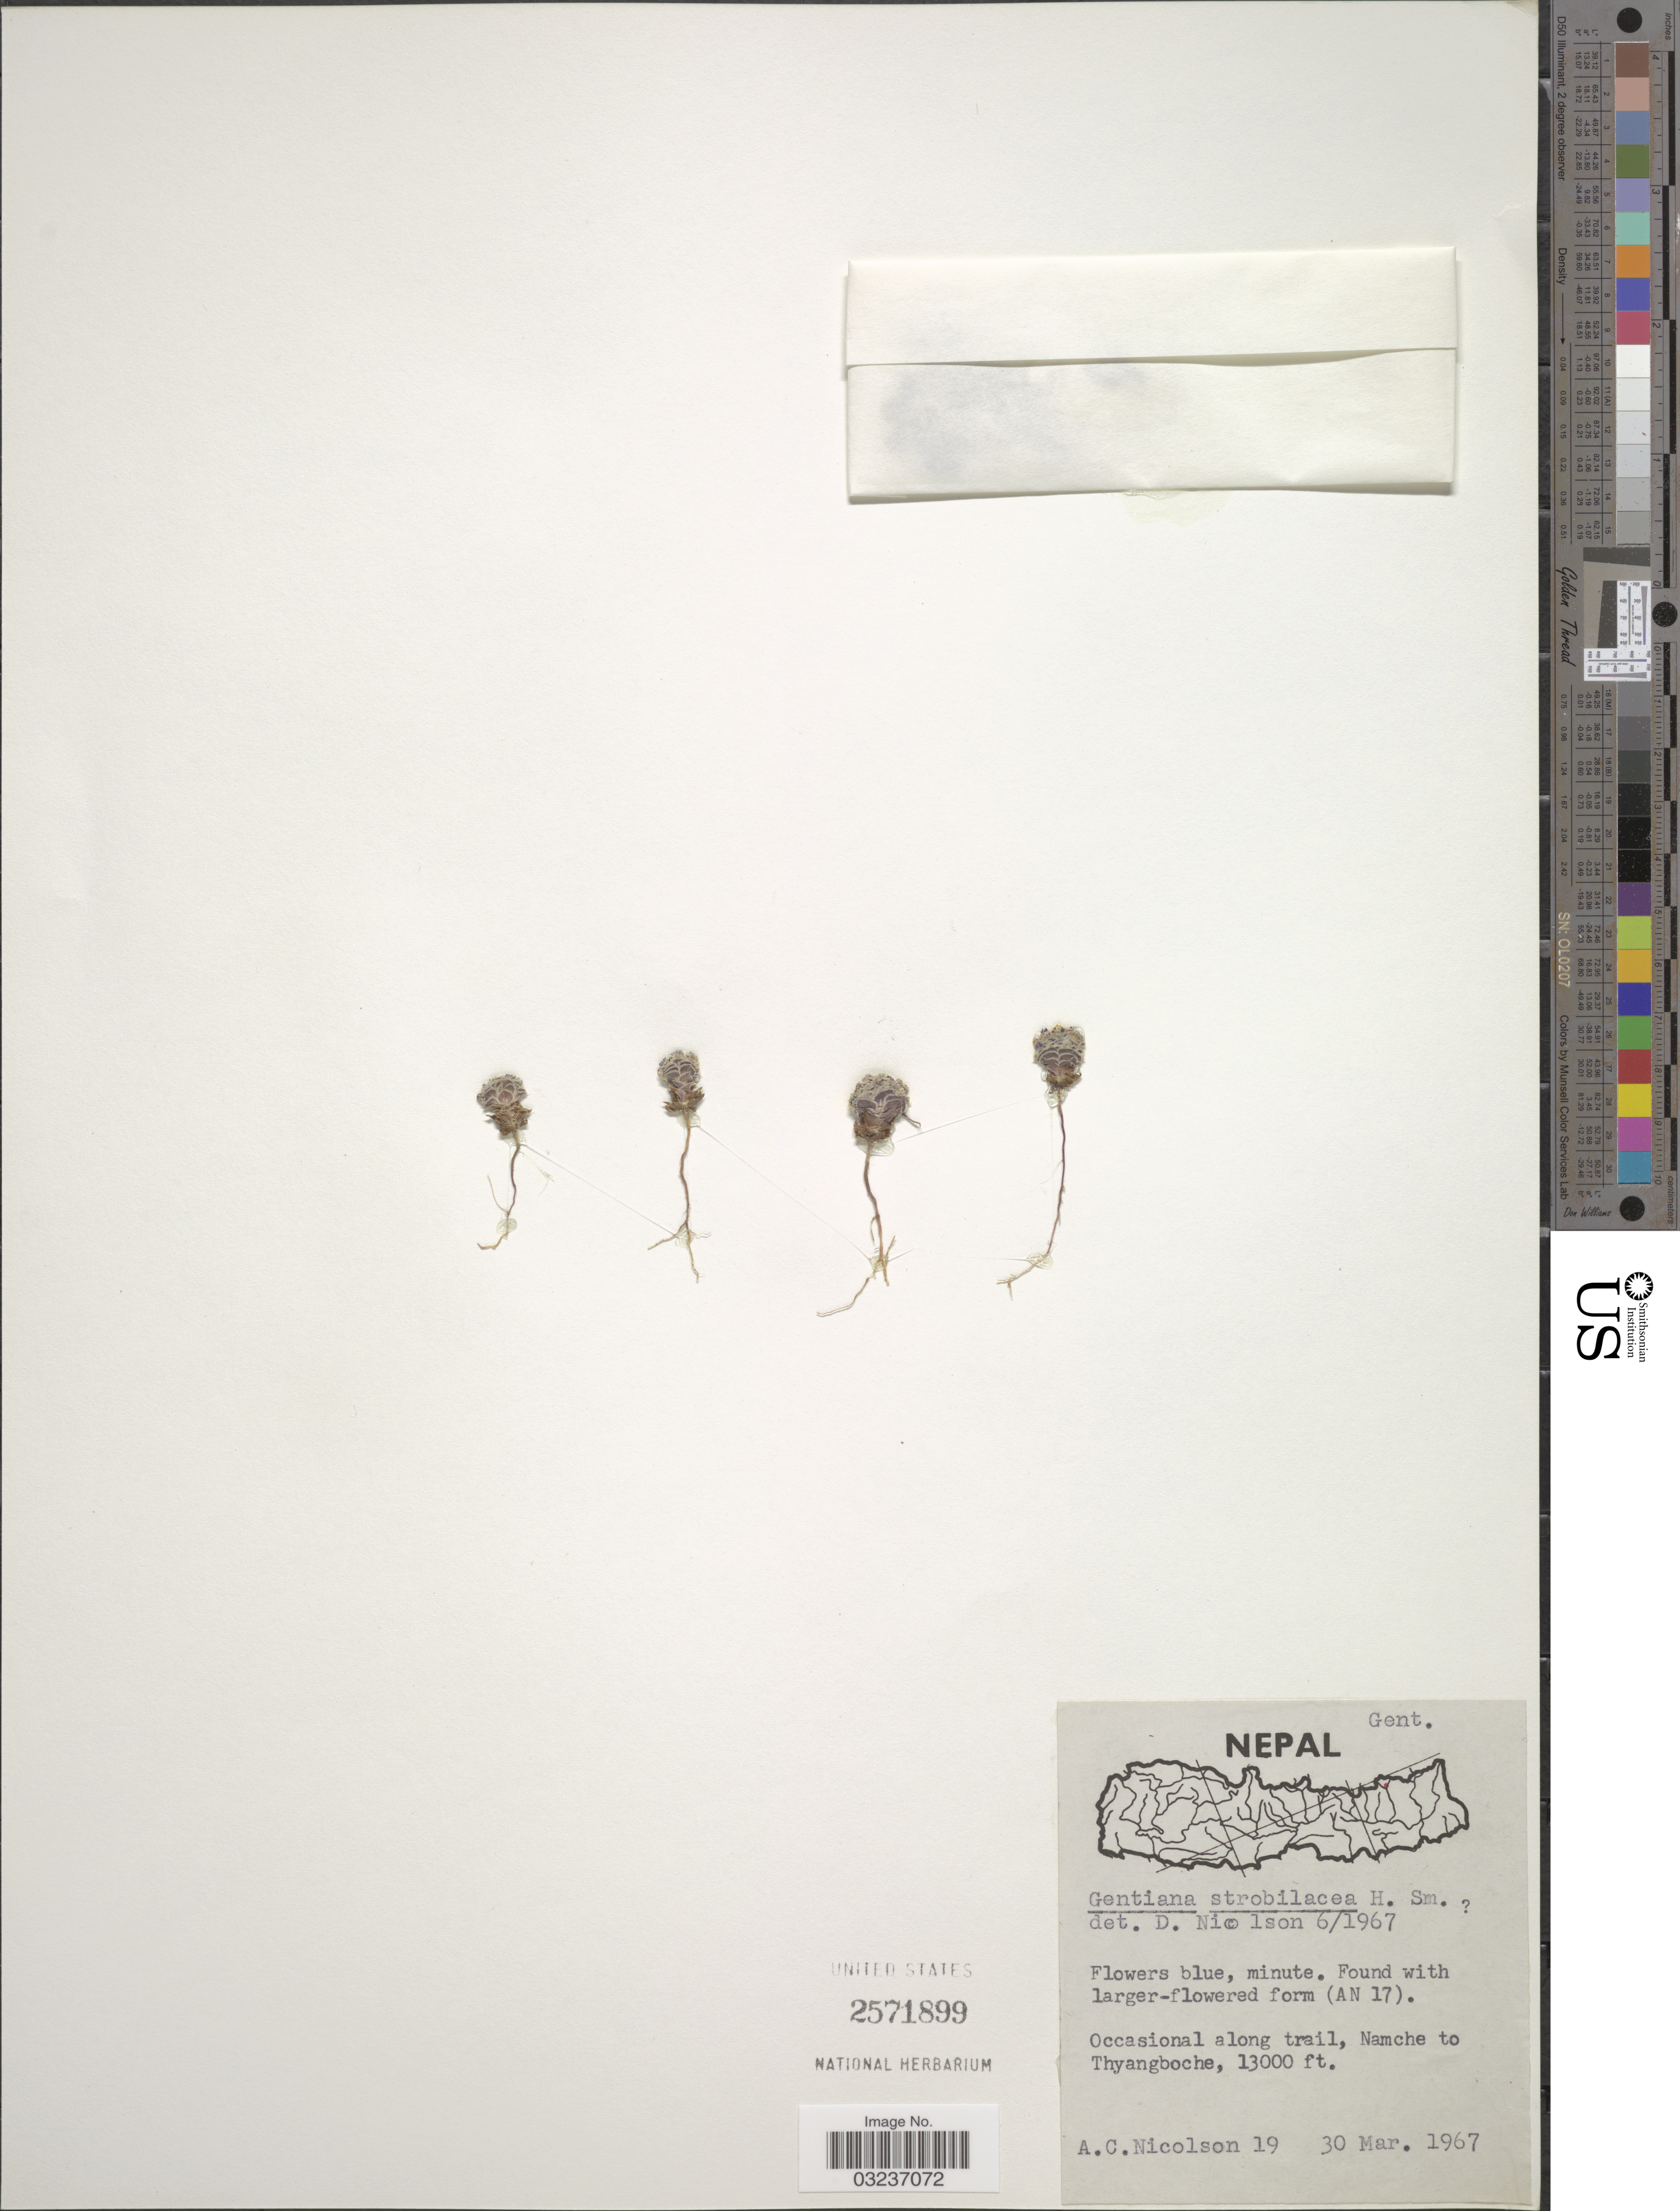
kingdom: Plantae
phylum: Tracheophyta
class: Magnoliopsida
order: Gentianales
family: Gentianaceae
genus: Gentiana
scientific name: Gentiana strobilacea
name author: Harry Sm.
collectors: A. C. Nicolson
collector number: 19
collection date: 1967-03-30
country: Nepal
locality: Occasional along trail, Namche to Thyangboche.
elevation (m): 3962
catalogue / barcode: US 2571899